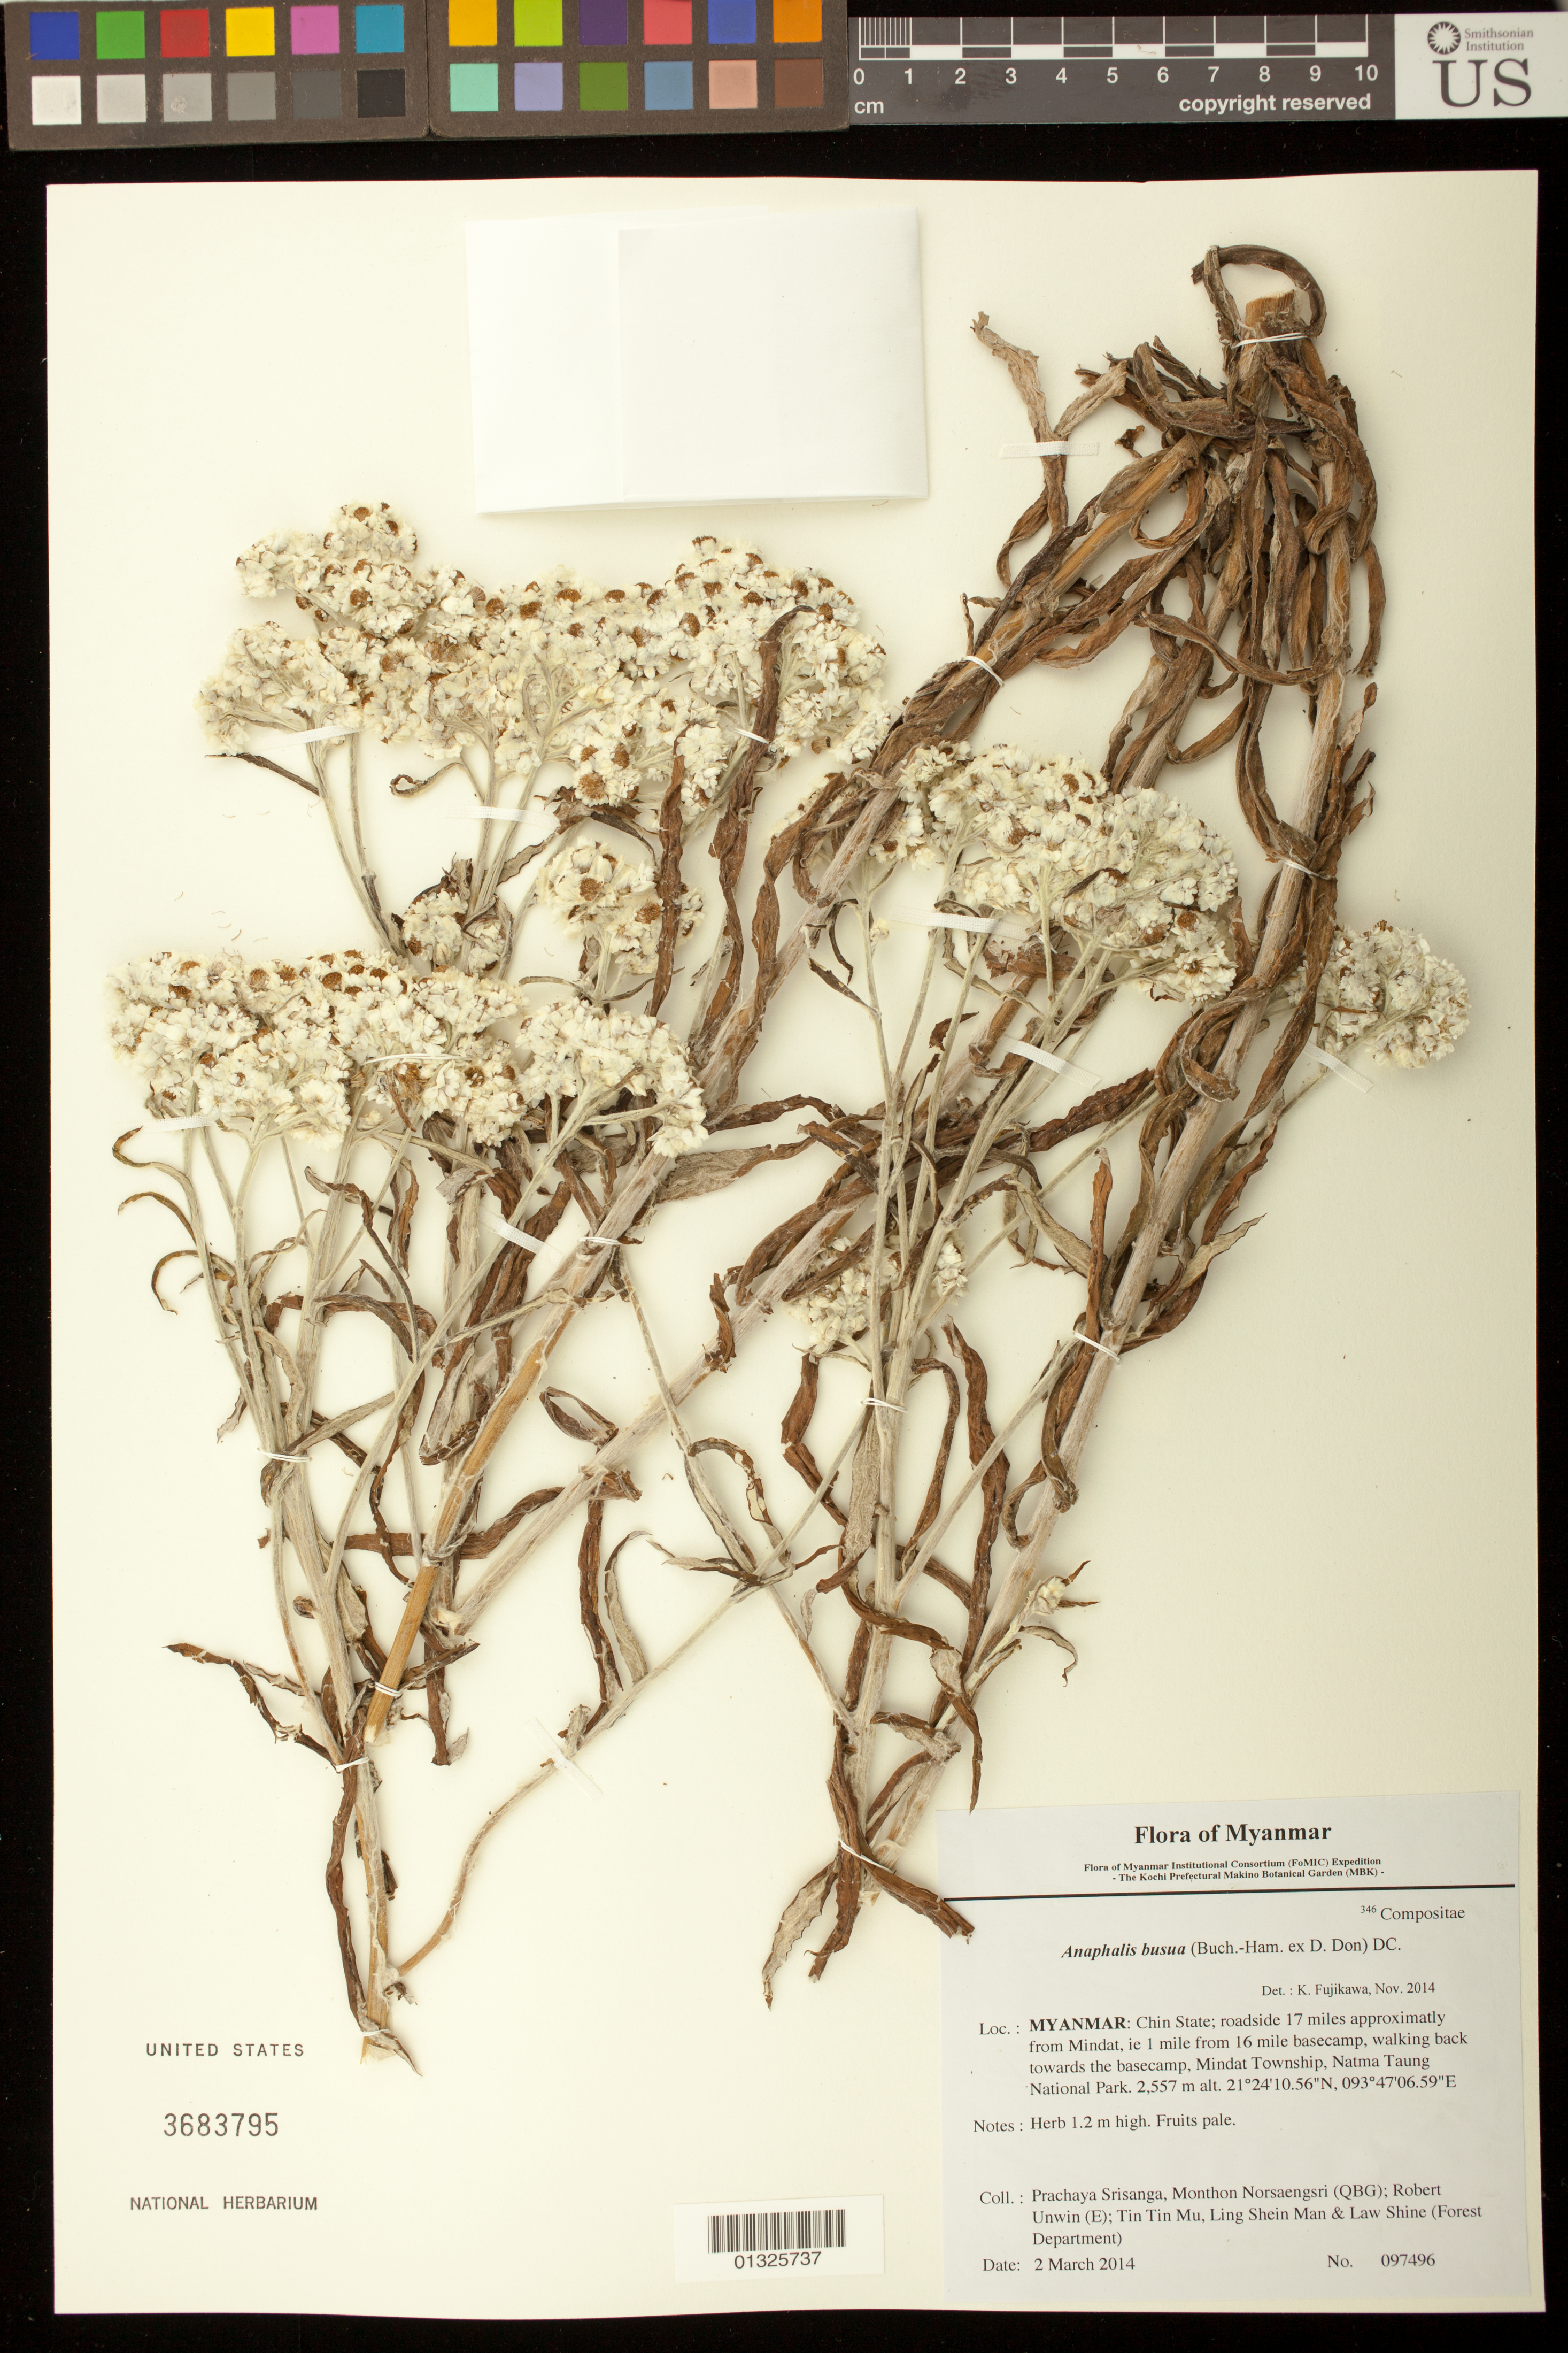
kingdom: Plantae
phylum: Tracheophyta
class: Magnoliopsida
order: Asterales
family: Asteraceae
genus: Anaphalis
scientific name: Anaphalis busua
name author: (Buch.-Ham. ex D. Don) DC.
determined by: Fujikawa, Kazumi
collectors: P. Srisanga, M. Norsaengsri, R. Unwin, Tin Tin Mu, Ling Shein Man & L. Shine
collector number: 97496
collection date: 2014-03-02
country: Myanmar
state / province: Chin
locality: Roadside 17 miles approximatly from Mindat, ie 1 mile from 16 mile basecamp, walking back towards the basecamp, Mindat Township, Natma Taung National Park.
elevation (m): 2557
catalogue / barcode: US 3683795